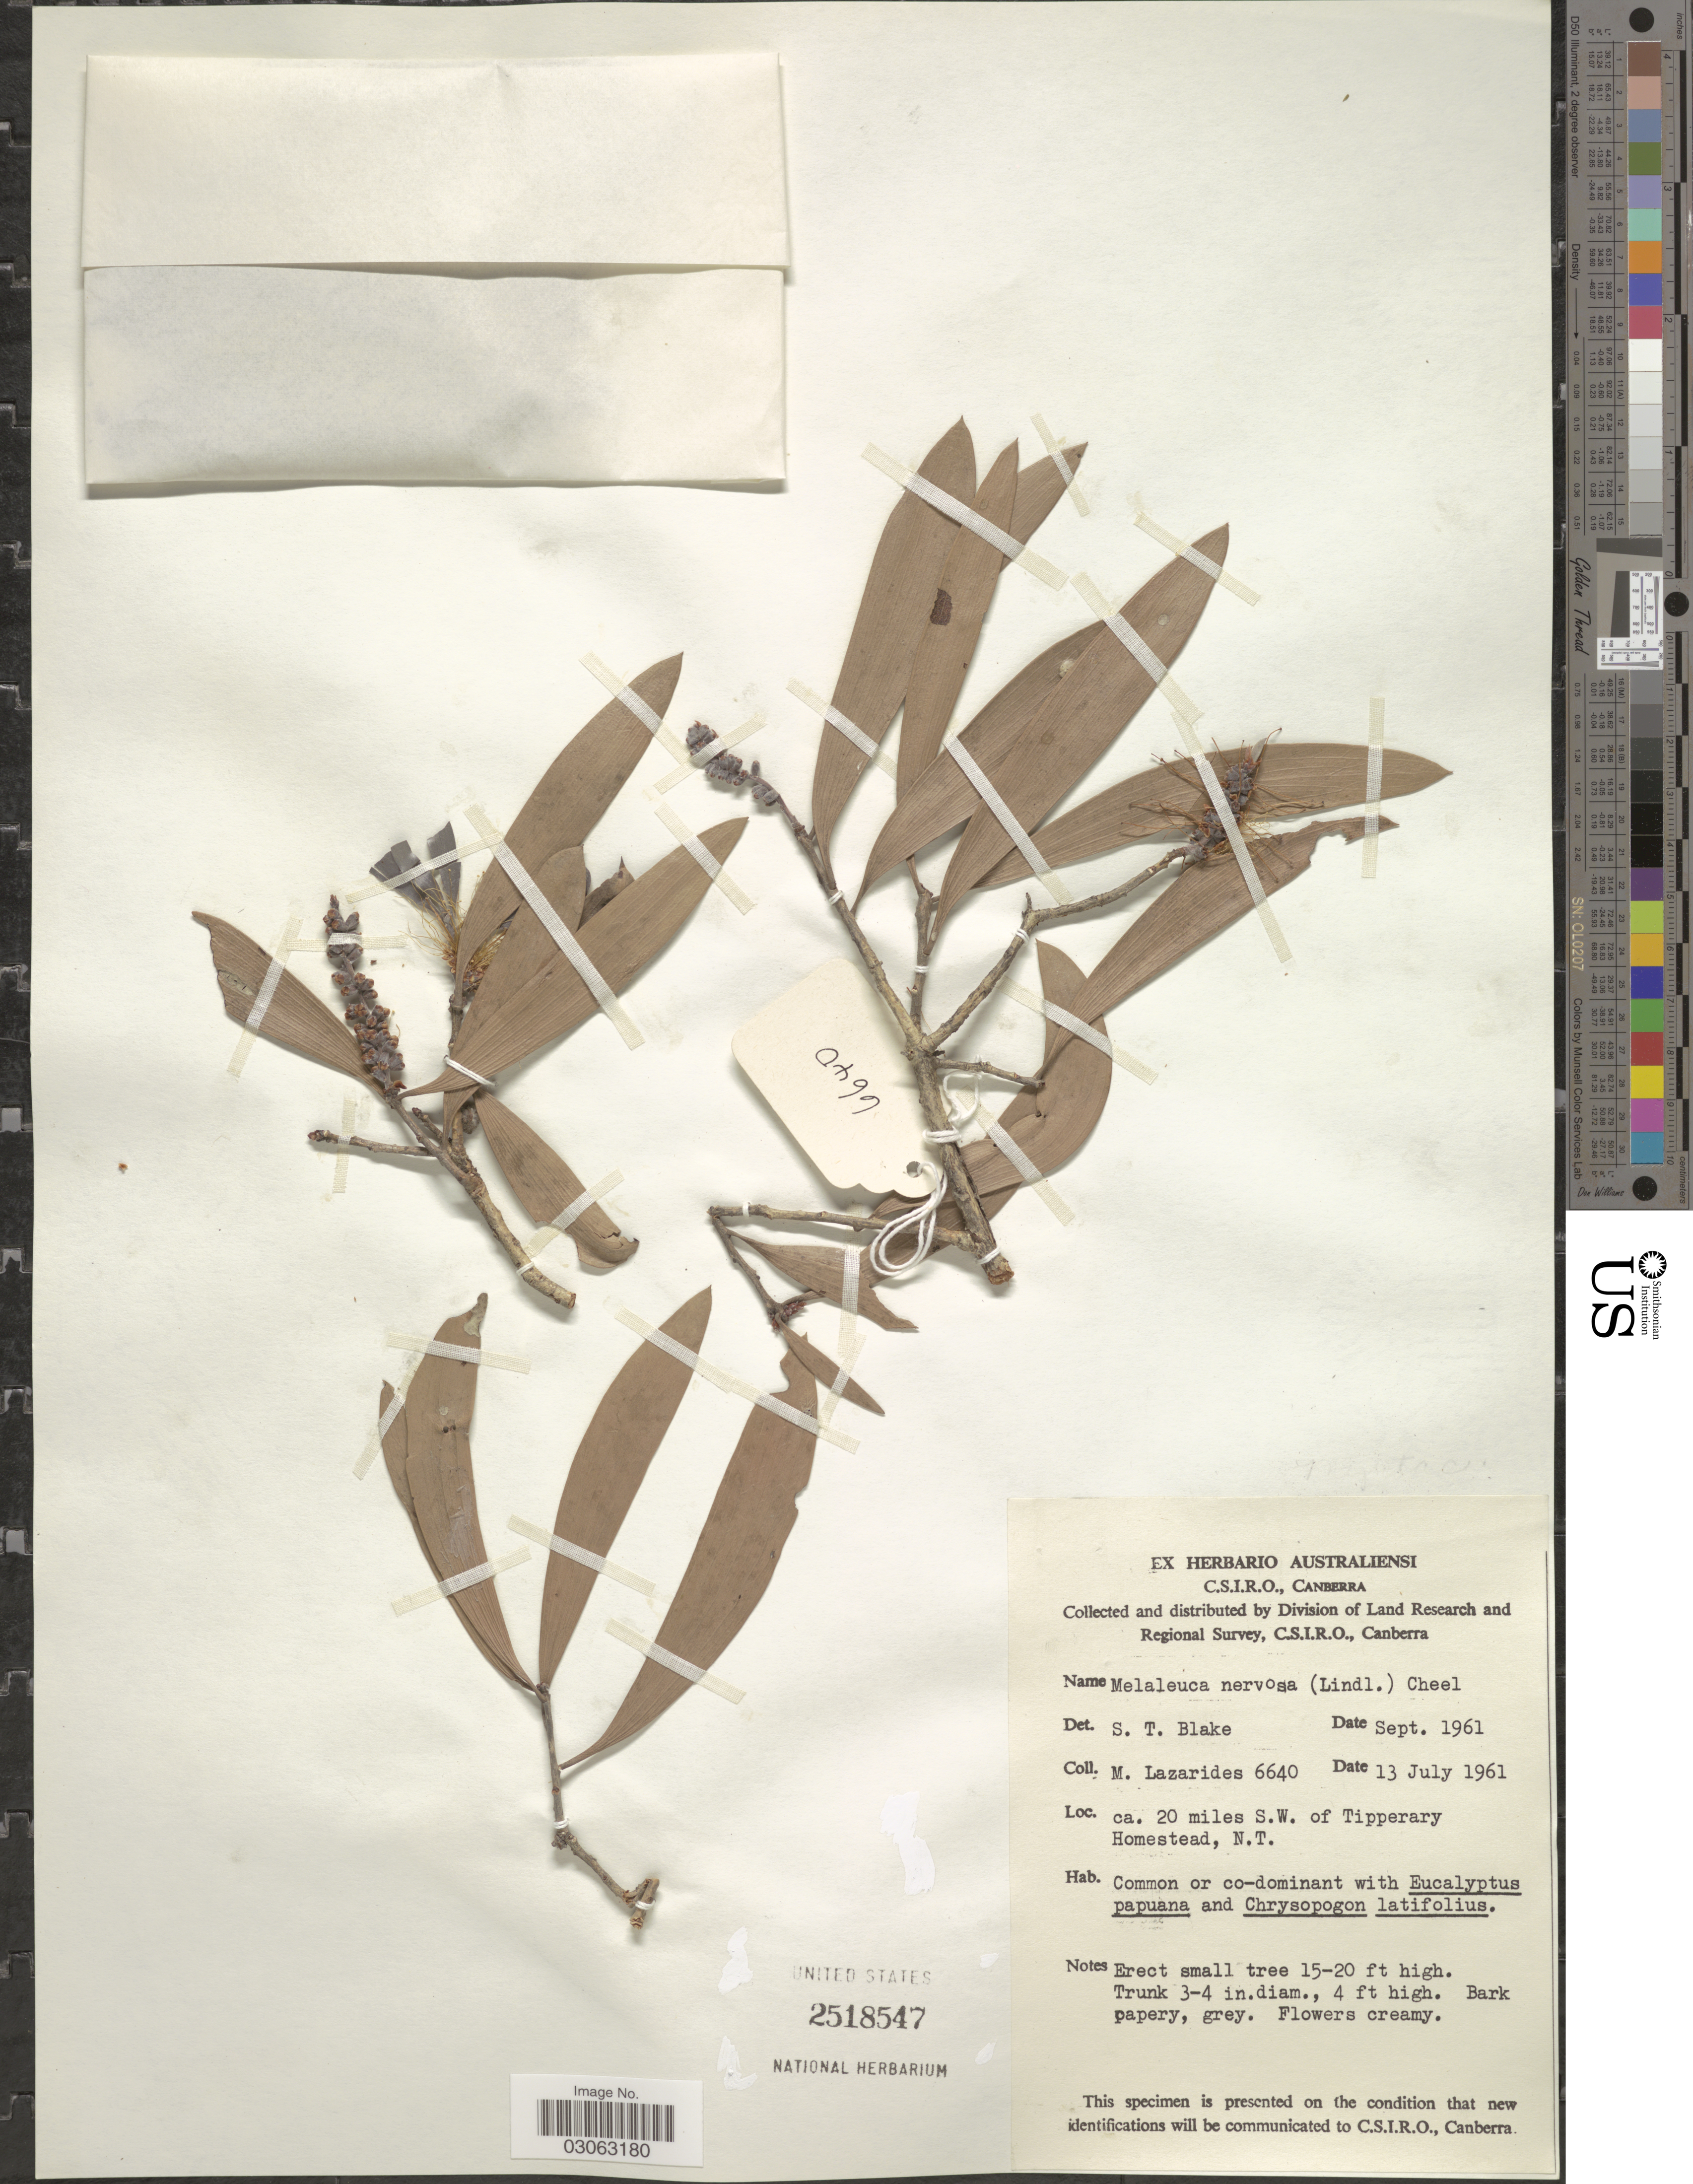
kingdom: Plantae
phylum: Tracheophyta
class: Magnoliopsida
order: Myrtales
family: Myrtaceae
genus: Melaleuca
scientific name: Melaleuca nervosa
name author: (Lindl.) Cheel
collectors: M. Lazarides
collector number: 6640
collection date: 1961-07-13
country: Australia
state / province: Northern Territory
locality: Ca. 20 miles S.W. of Tipperary Homestead, N. T.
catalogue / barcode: US 2518547